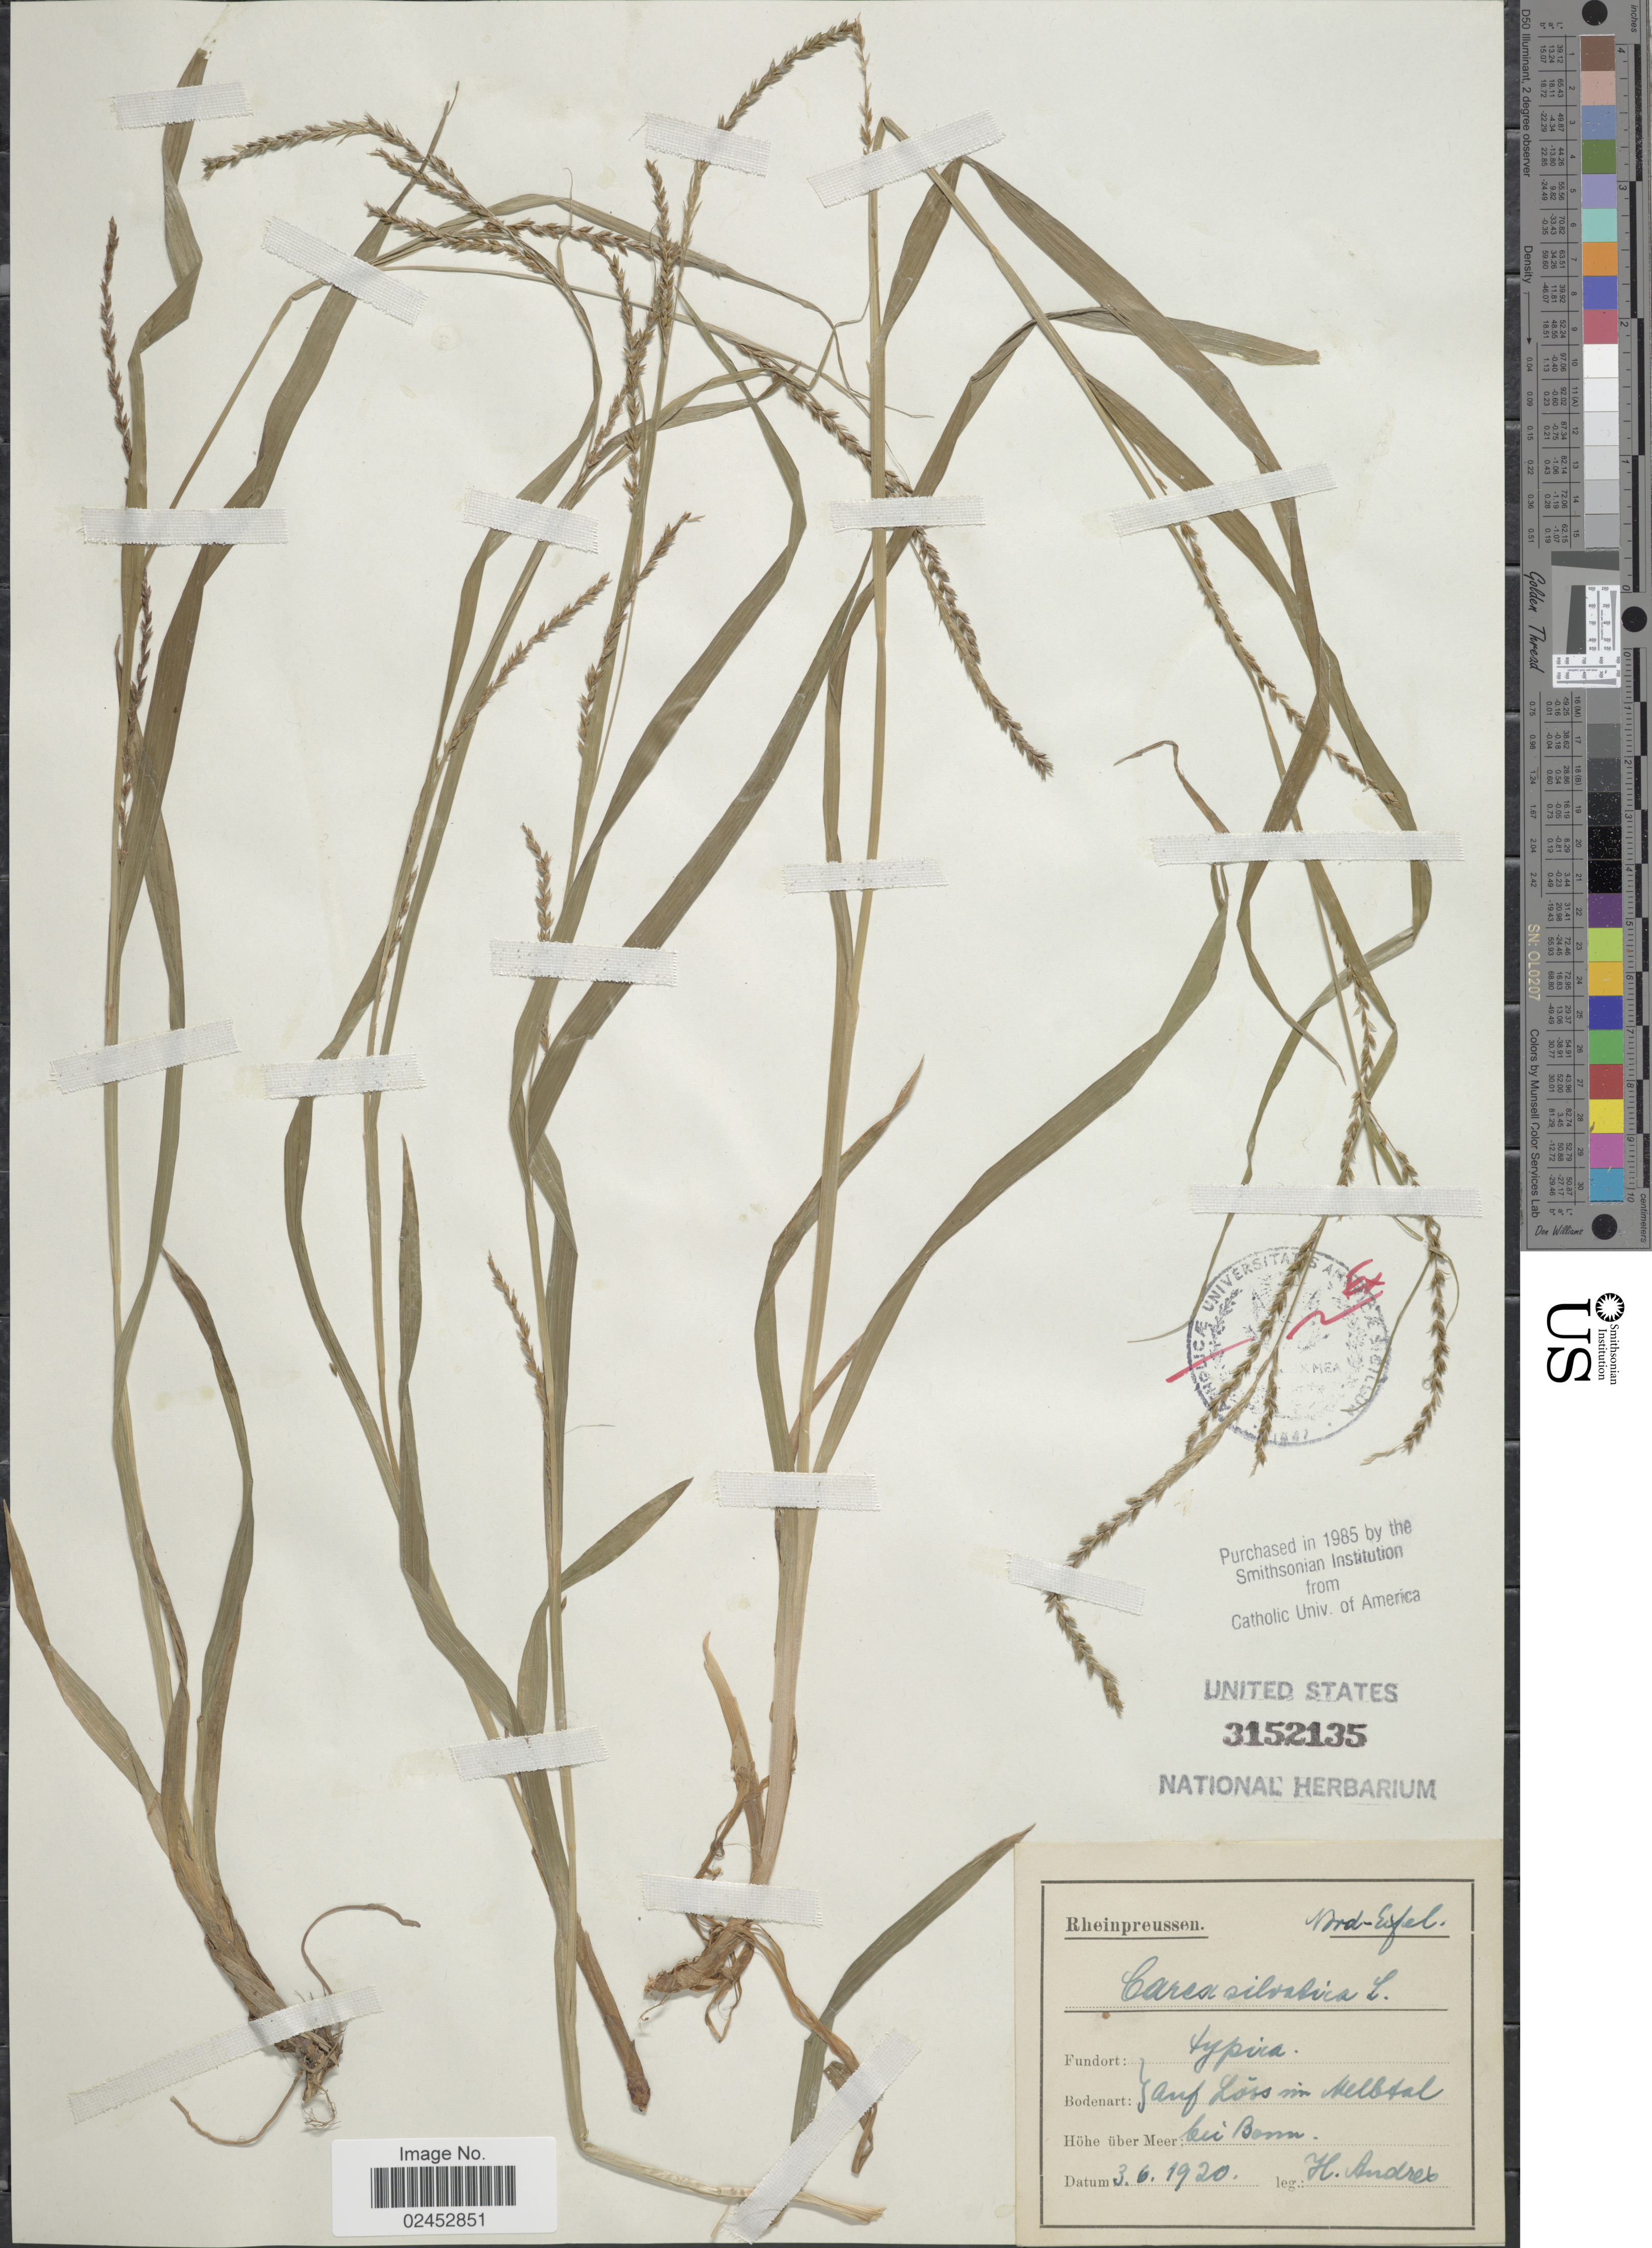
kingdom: Plantae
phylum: Tracheophyta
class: Liliopsida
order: Poales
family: Cyperaceae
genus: Carex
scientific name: Carex sylvatica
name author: Huds.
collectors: H. Andres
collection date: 1920-06-03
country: Germany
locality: Nord-Eifel, Fundort: auf Loss im Melbtal. [interpreted]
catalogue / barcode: US 3152135